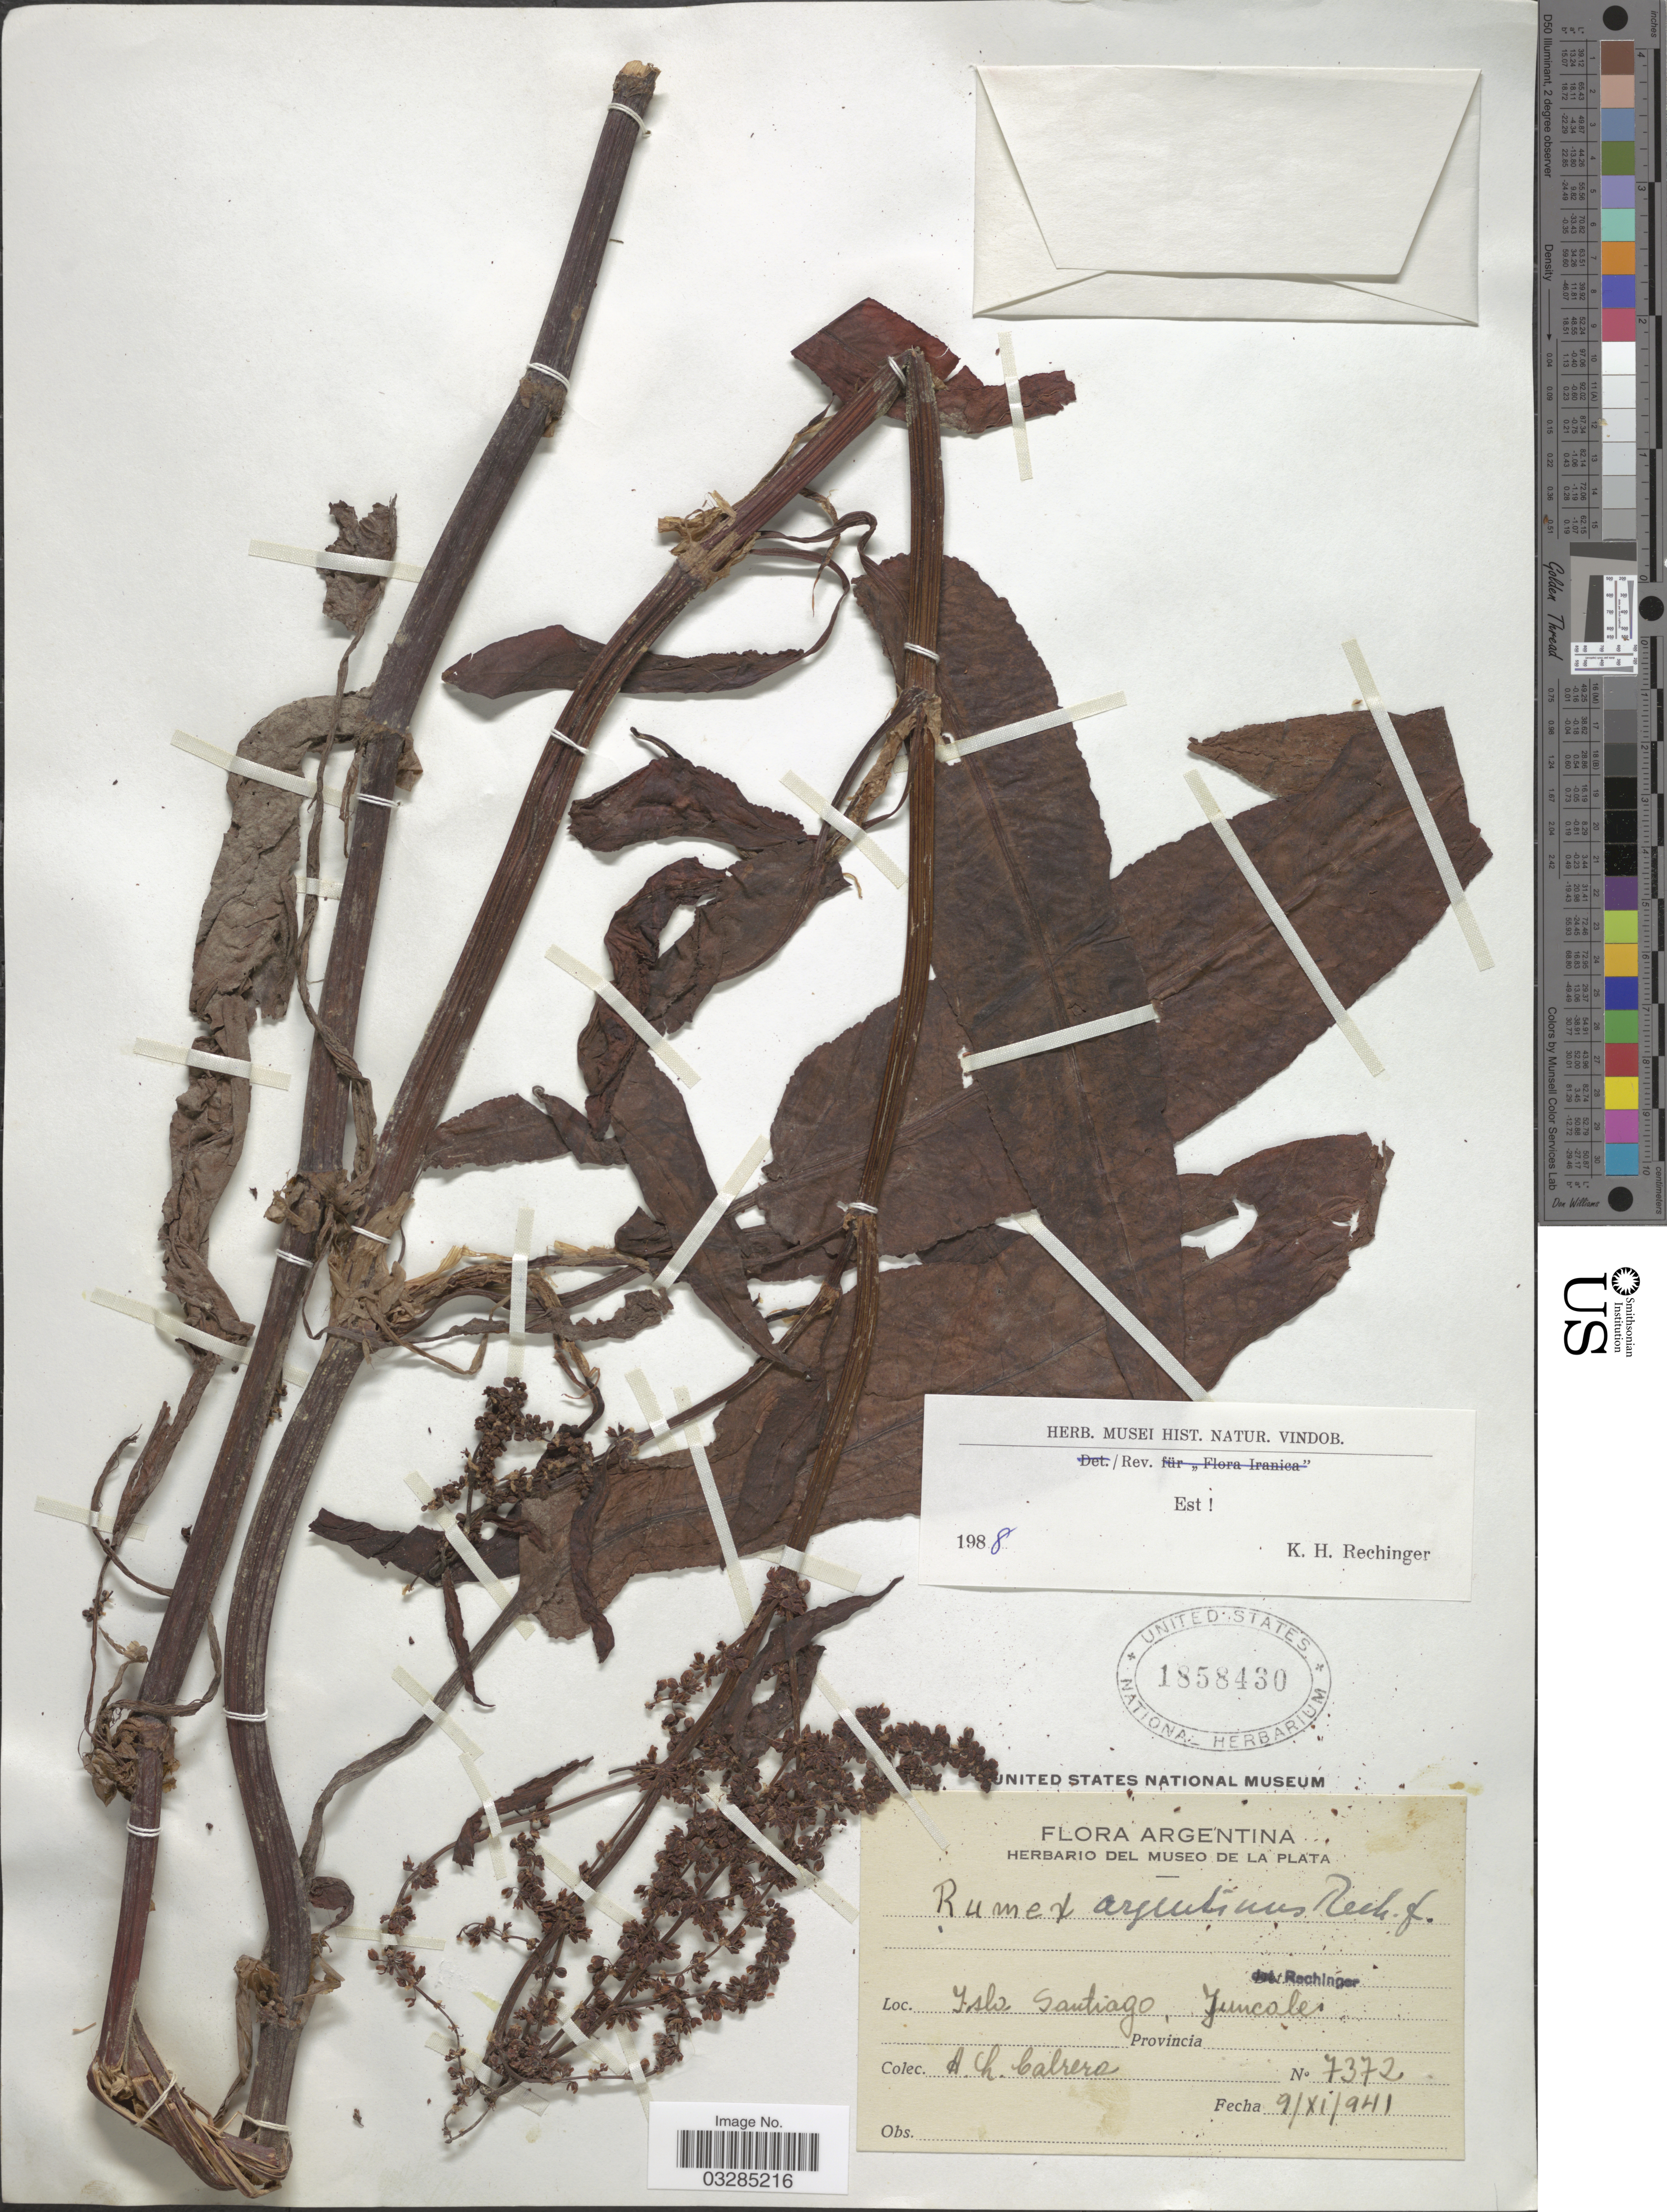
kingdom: Plantae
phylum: Tracheophyta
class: Magnoliopsida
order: Caryophyllales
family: Polygonaceae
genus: Rumex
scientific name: Rumex argentinus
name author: Rech. f.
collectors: A. L. Cabrera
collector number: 7372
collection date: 1941-11-09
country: Argentina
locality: Islo. Santiago, Juncale.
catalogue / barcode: US 1858430